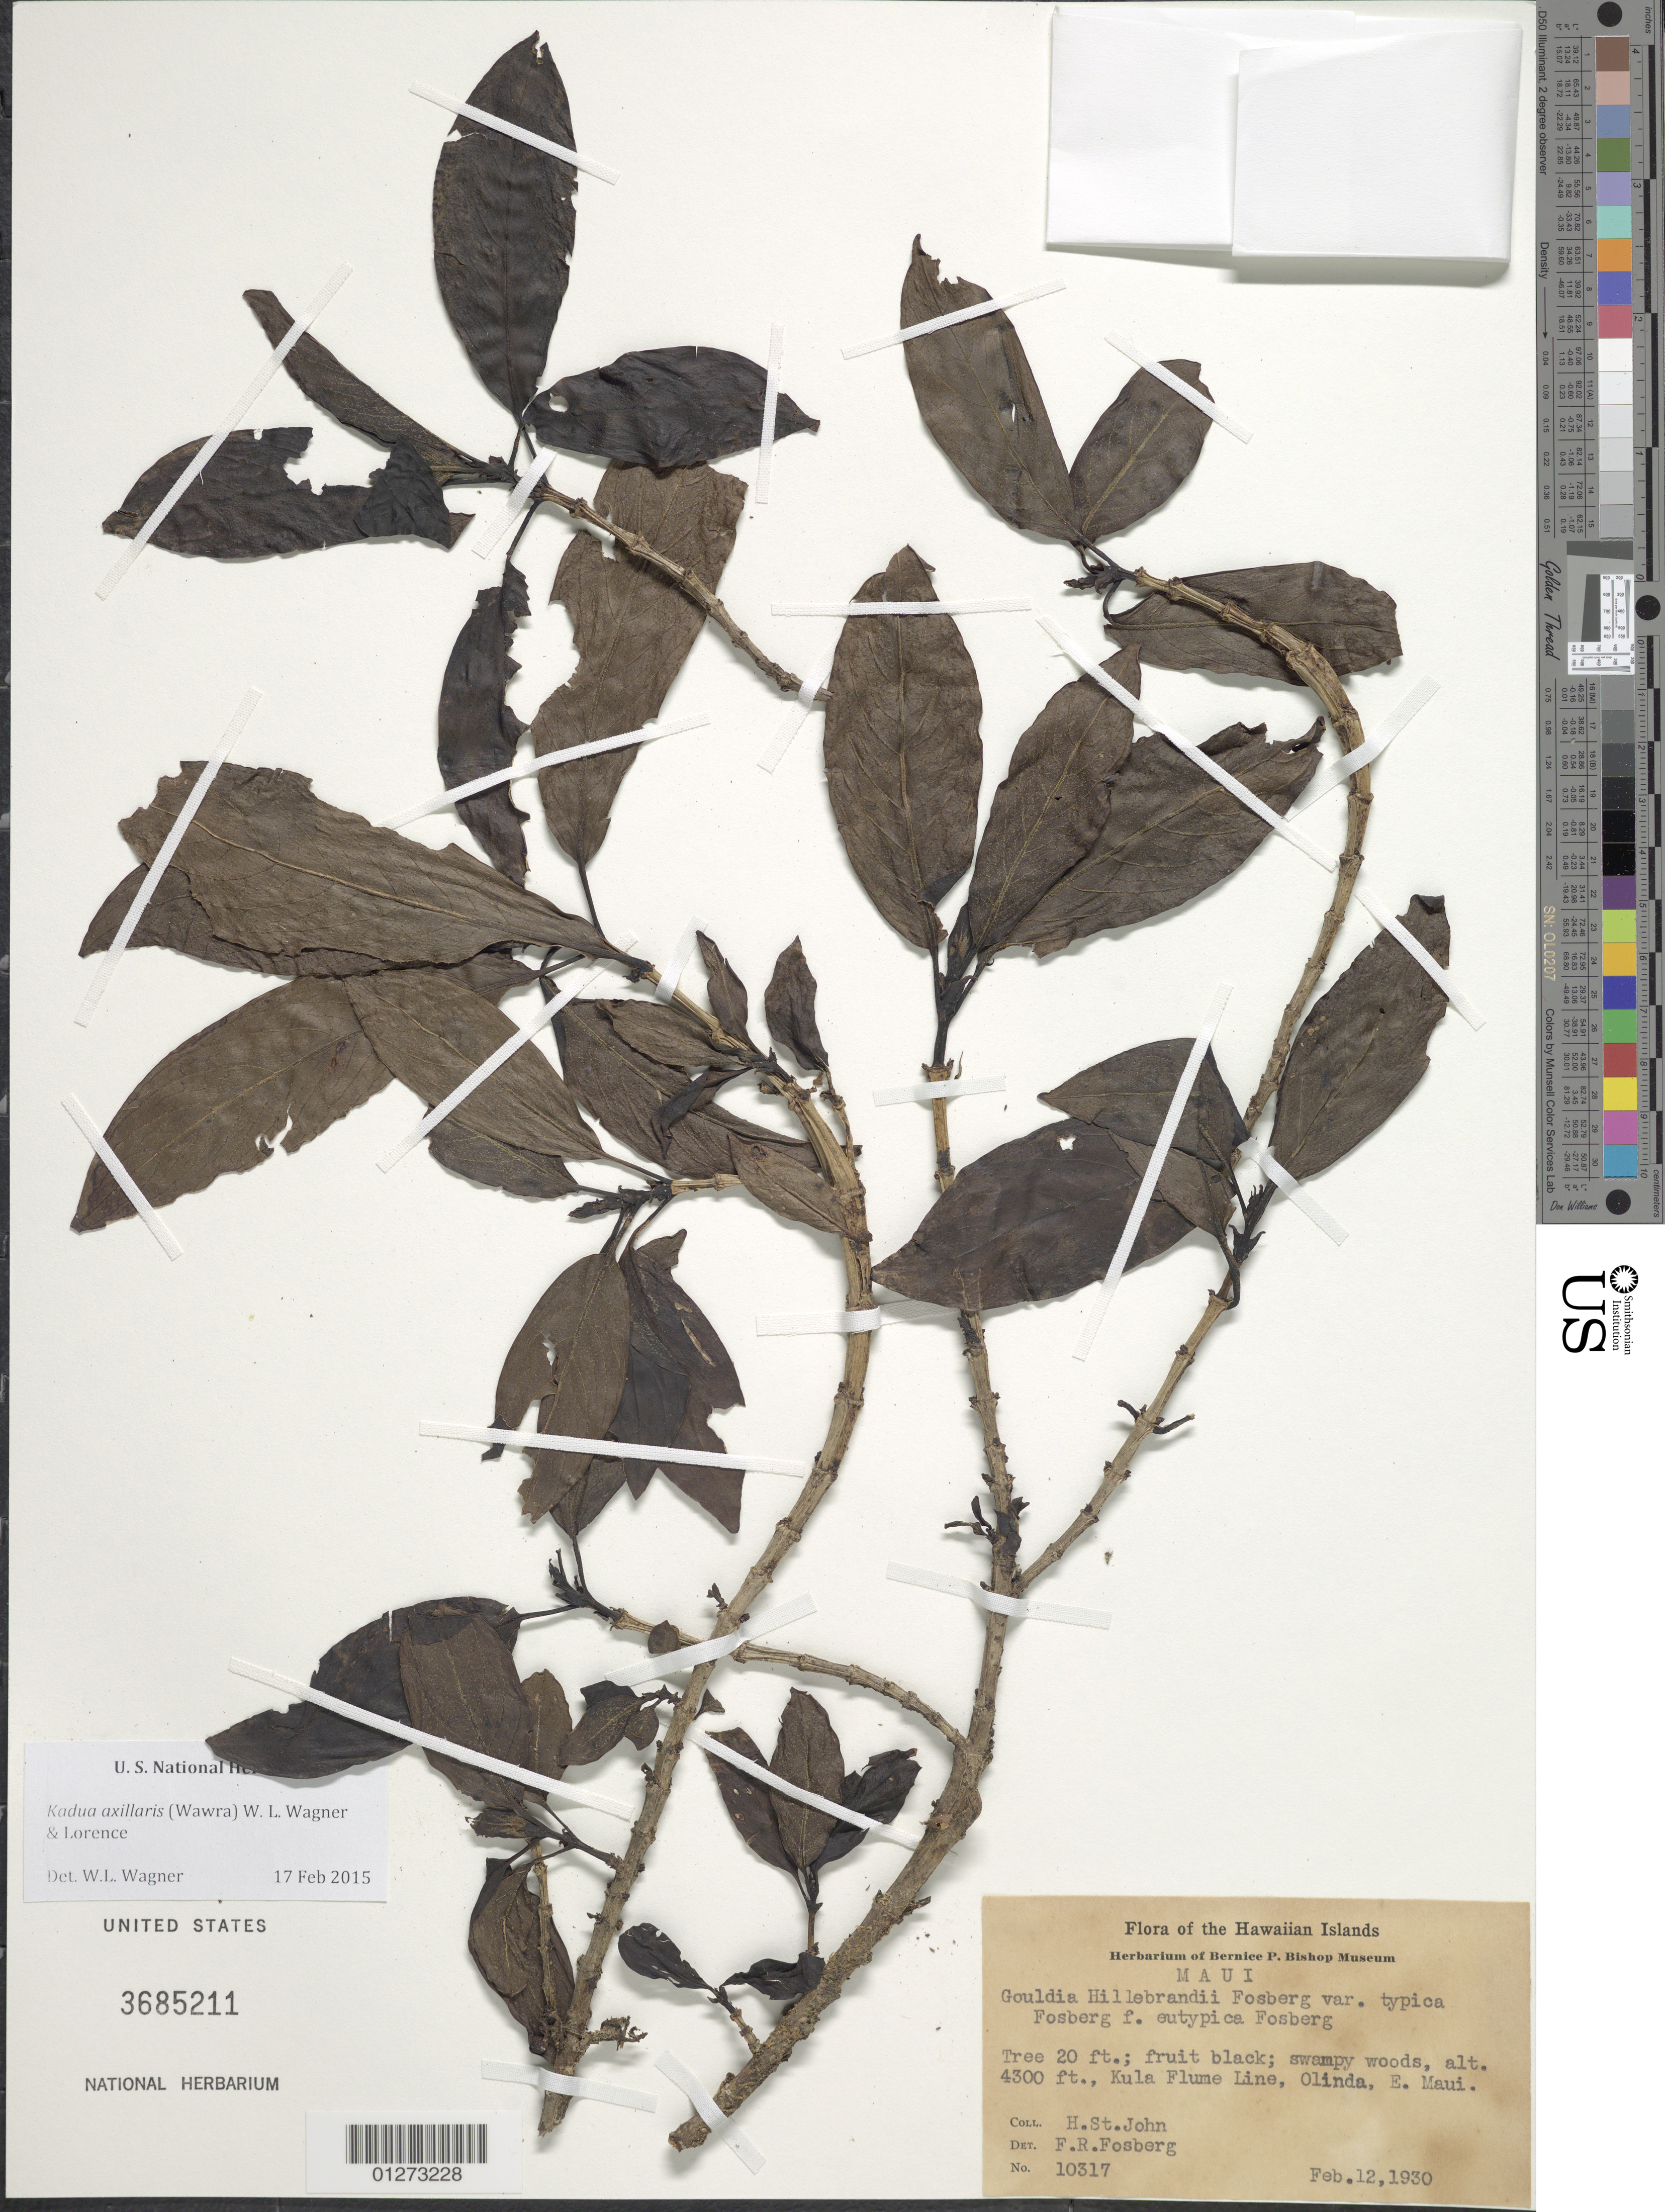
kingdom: Plantae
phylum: Tracheophyta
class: Magnoliopsida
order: Gentianales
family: Rubiaceae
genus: Kadua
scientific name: Kadua axillaris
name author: (Wawra) W.L. Wagner & Lorence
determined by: Wagner, W. L., (BOT), Smithsonian Institution - National Museum of Natural History (UNITED STATES)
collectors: H. St. John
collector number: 10317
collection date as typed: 12 Feb 1930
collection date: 1930-02-12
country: United States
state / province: Hawaii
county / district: Maui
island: Maui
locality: E Maui, Olinda, Kula Flume Line,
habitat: Swampy woods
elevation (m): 1311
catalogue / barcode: US 3685211